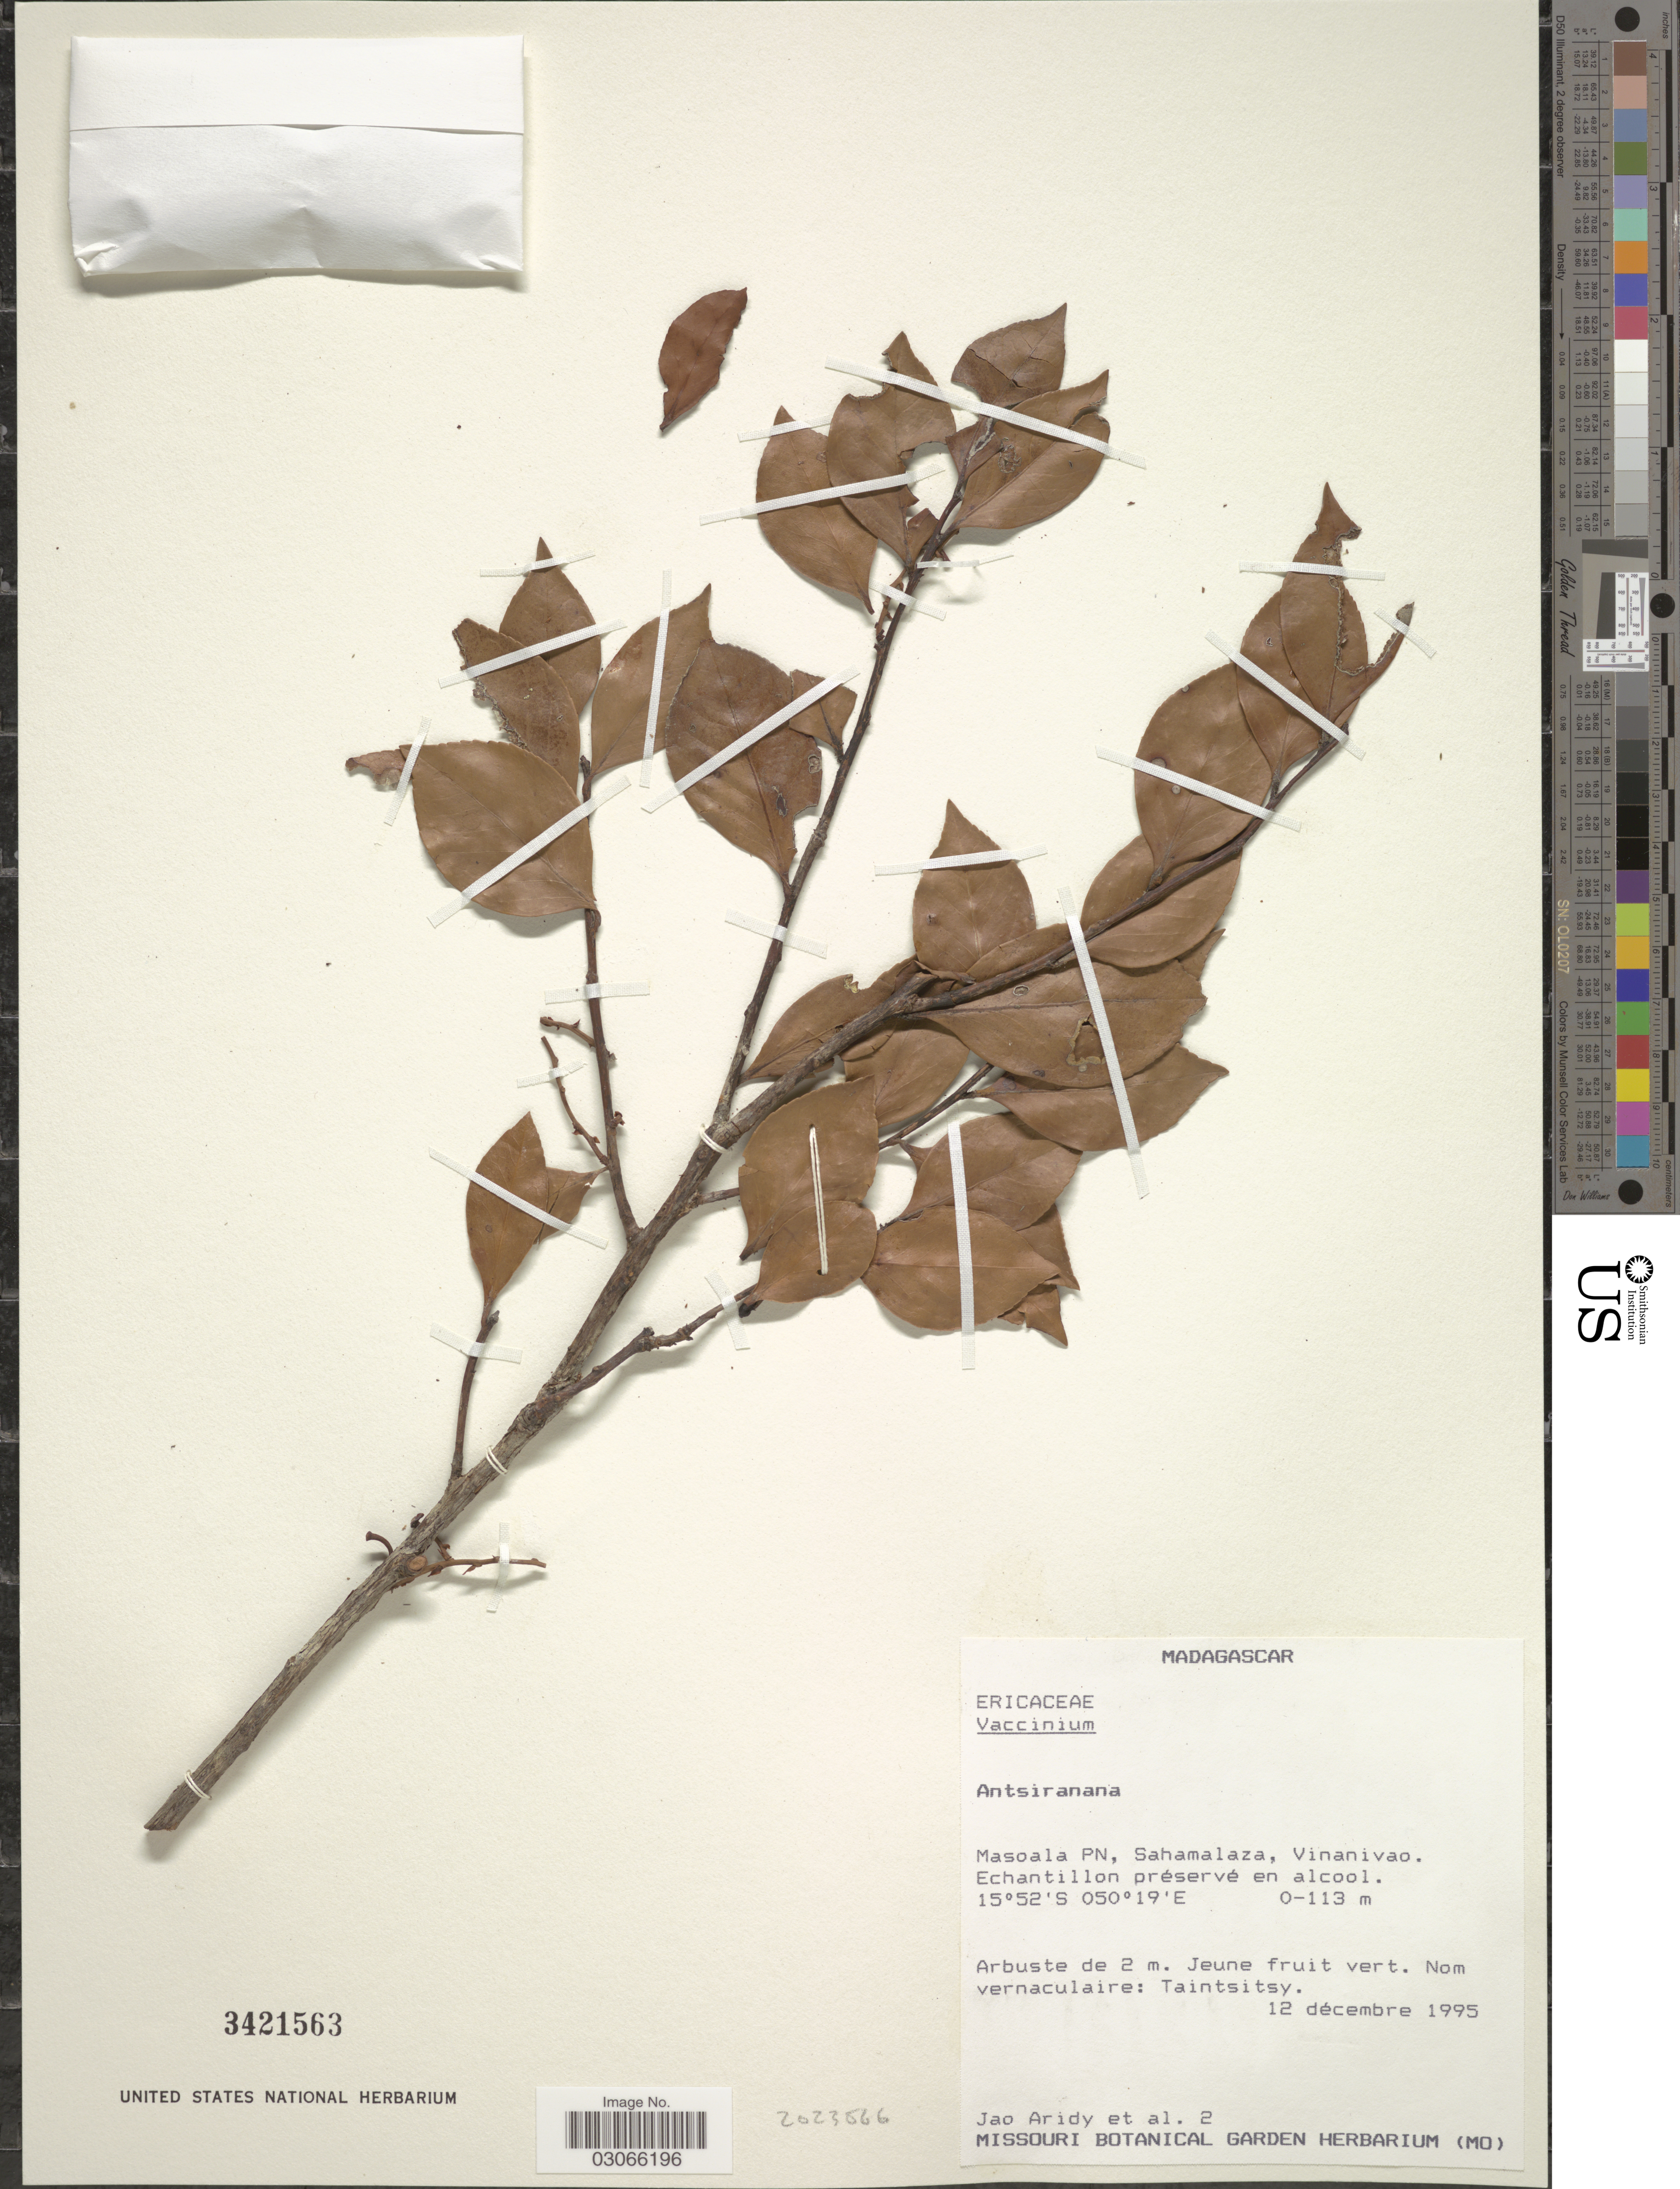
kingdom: Plantae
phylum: Tracheophyta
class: Magnoliopsida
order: Ericales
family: Ericaceae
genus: Vaccinium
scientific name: Vaccinium sp.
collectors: J. Aridy & et al.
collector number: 2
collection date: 1995-12-12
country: Madagascar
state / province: Sava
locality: Masoala PN, Sahamalaza, Vinanivao.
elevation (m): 0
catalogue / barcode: US 3421563